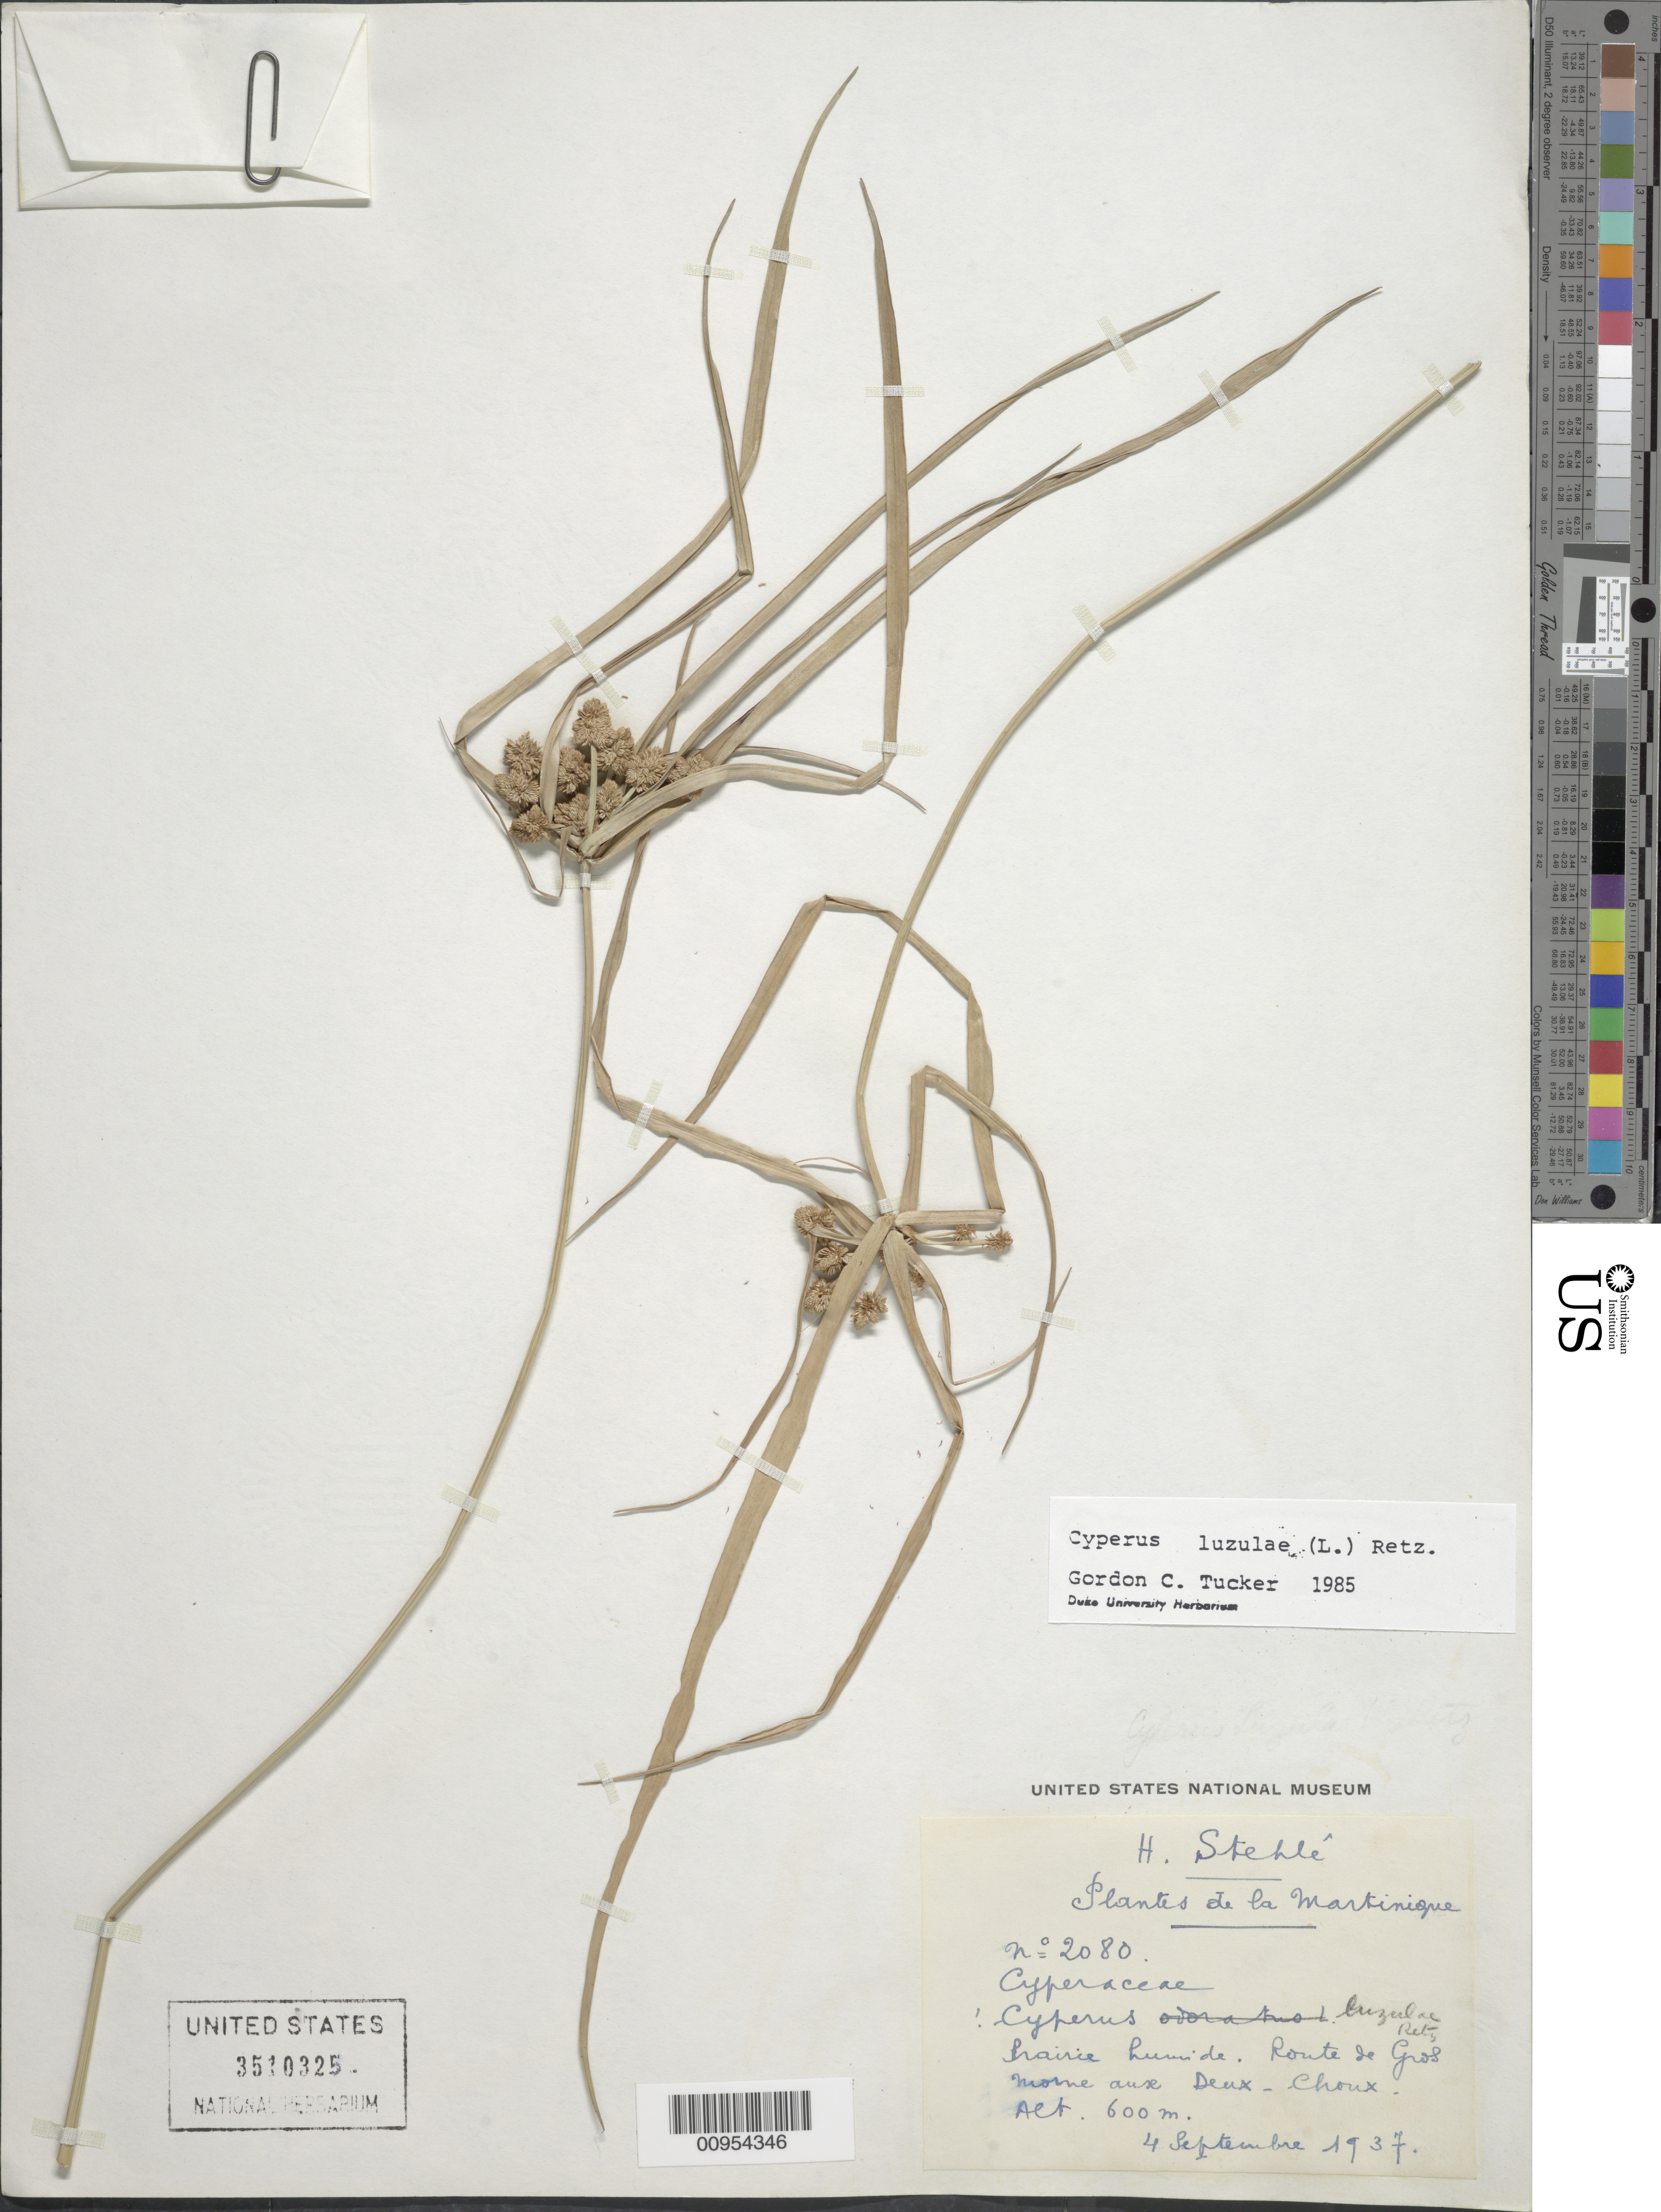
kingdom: Plantae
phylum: Tracheophyta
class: Liliopsida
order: Poales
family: Cyperaceae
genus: Cyperus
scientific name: Cyperus luzulae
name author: (L.) Rottb. ex Retz.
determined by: Tucker, G. C.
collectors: H. Stehlé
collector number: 2080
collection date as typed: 04 Sep 1937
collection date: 1937-09-04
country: Martinique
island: Martinique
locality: Prairie, Route de Gros Morne anse Deux Choux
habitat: Prairie humide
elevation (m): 600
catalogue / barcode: US 3510325